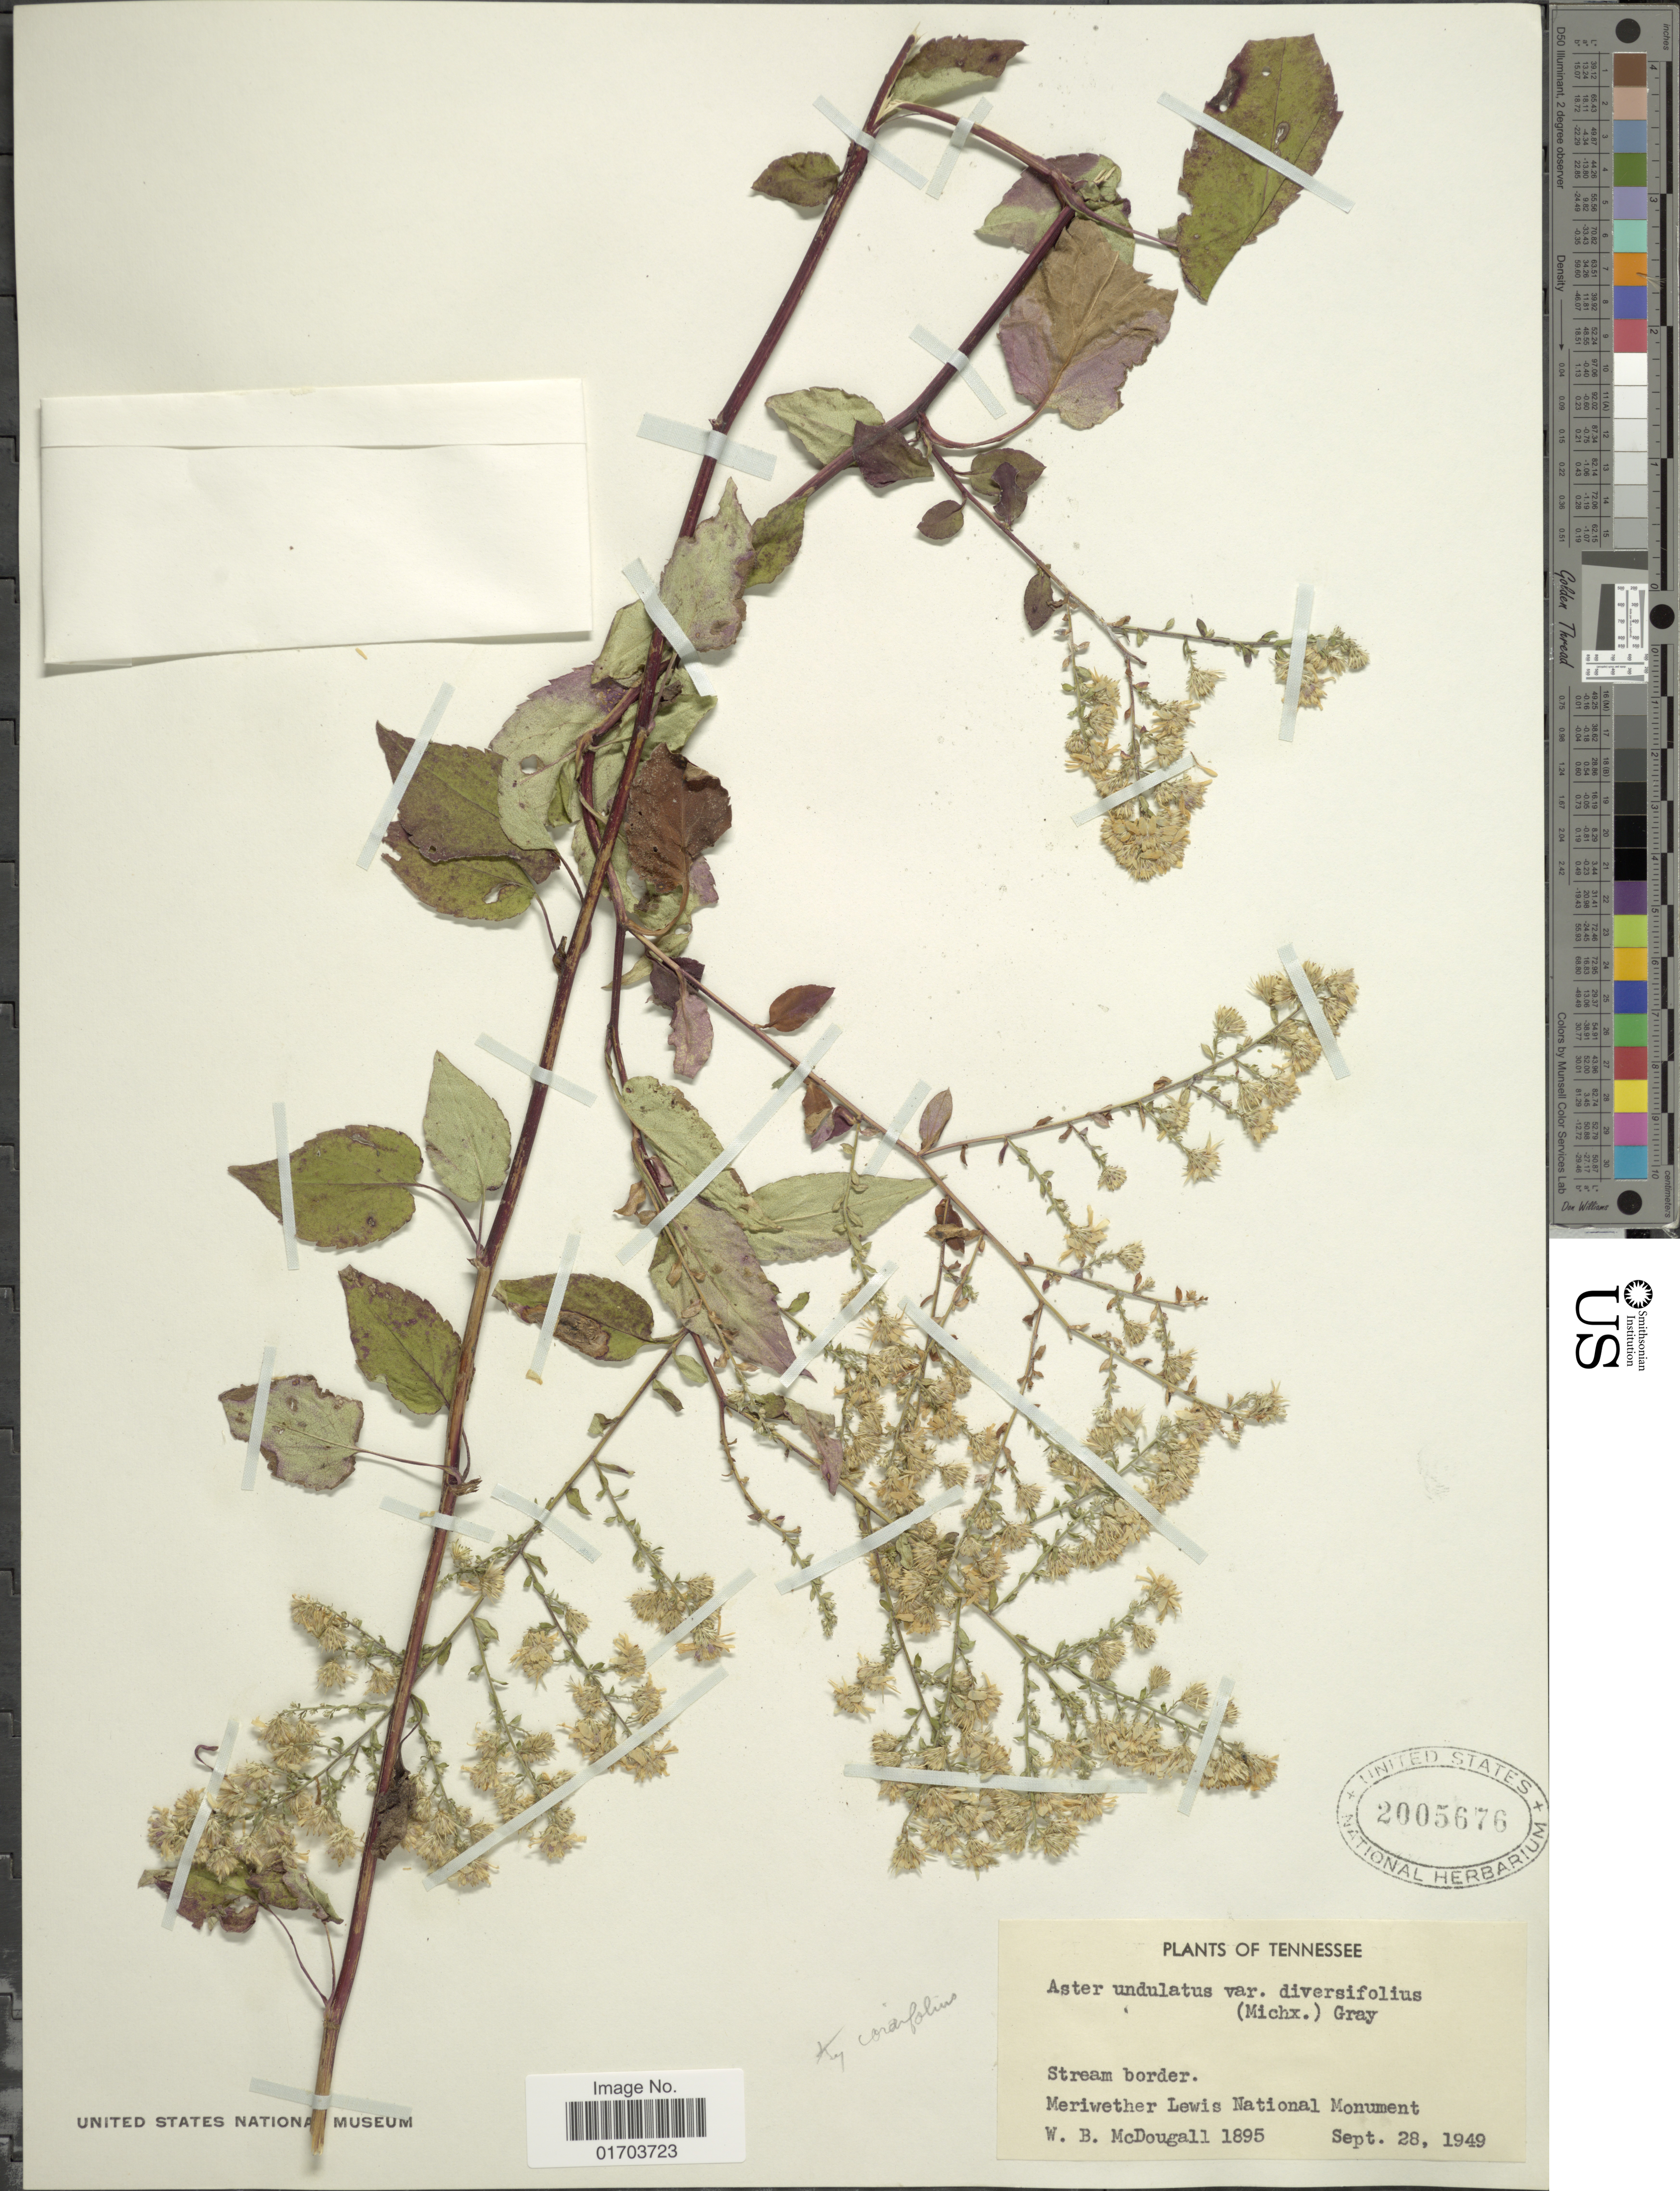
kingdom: Plantae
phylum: Tracheophyta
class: Magnoliopsida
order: Asterales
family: Asteraceae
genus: Symphyotrichum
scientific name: Symphyotrichum undulatum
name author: (L.) G.L. Nesom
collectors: W. B. McDougall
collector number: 1895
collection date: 1949-09-28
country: United States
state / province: Tennessee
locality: Tennessee. Stream border. Meriwether Lewis National Monument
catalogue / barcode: US 2005676